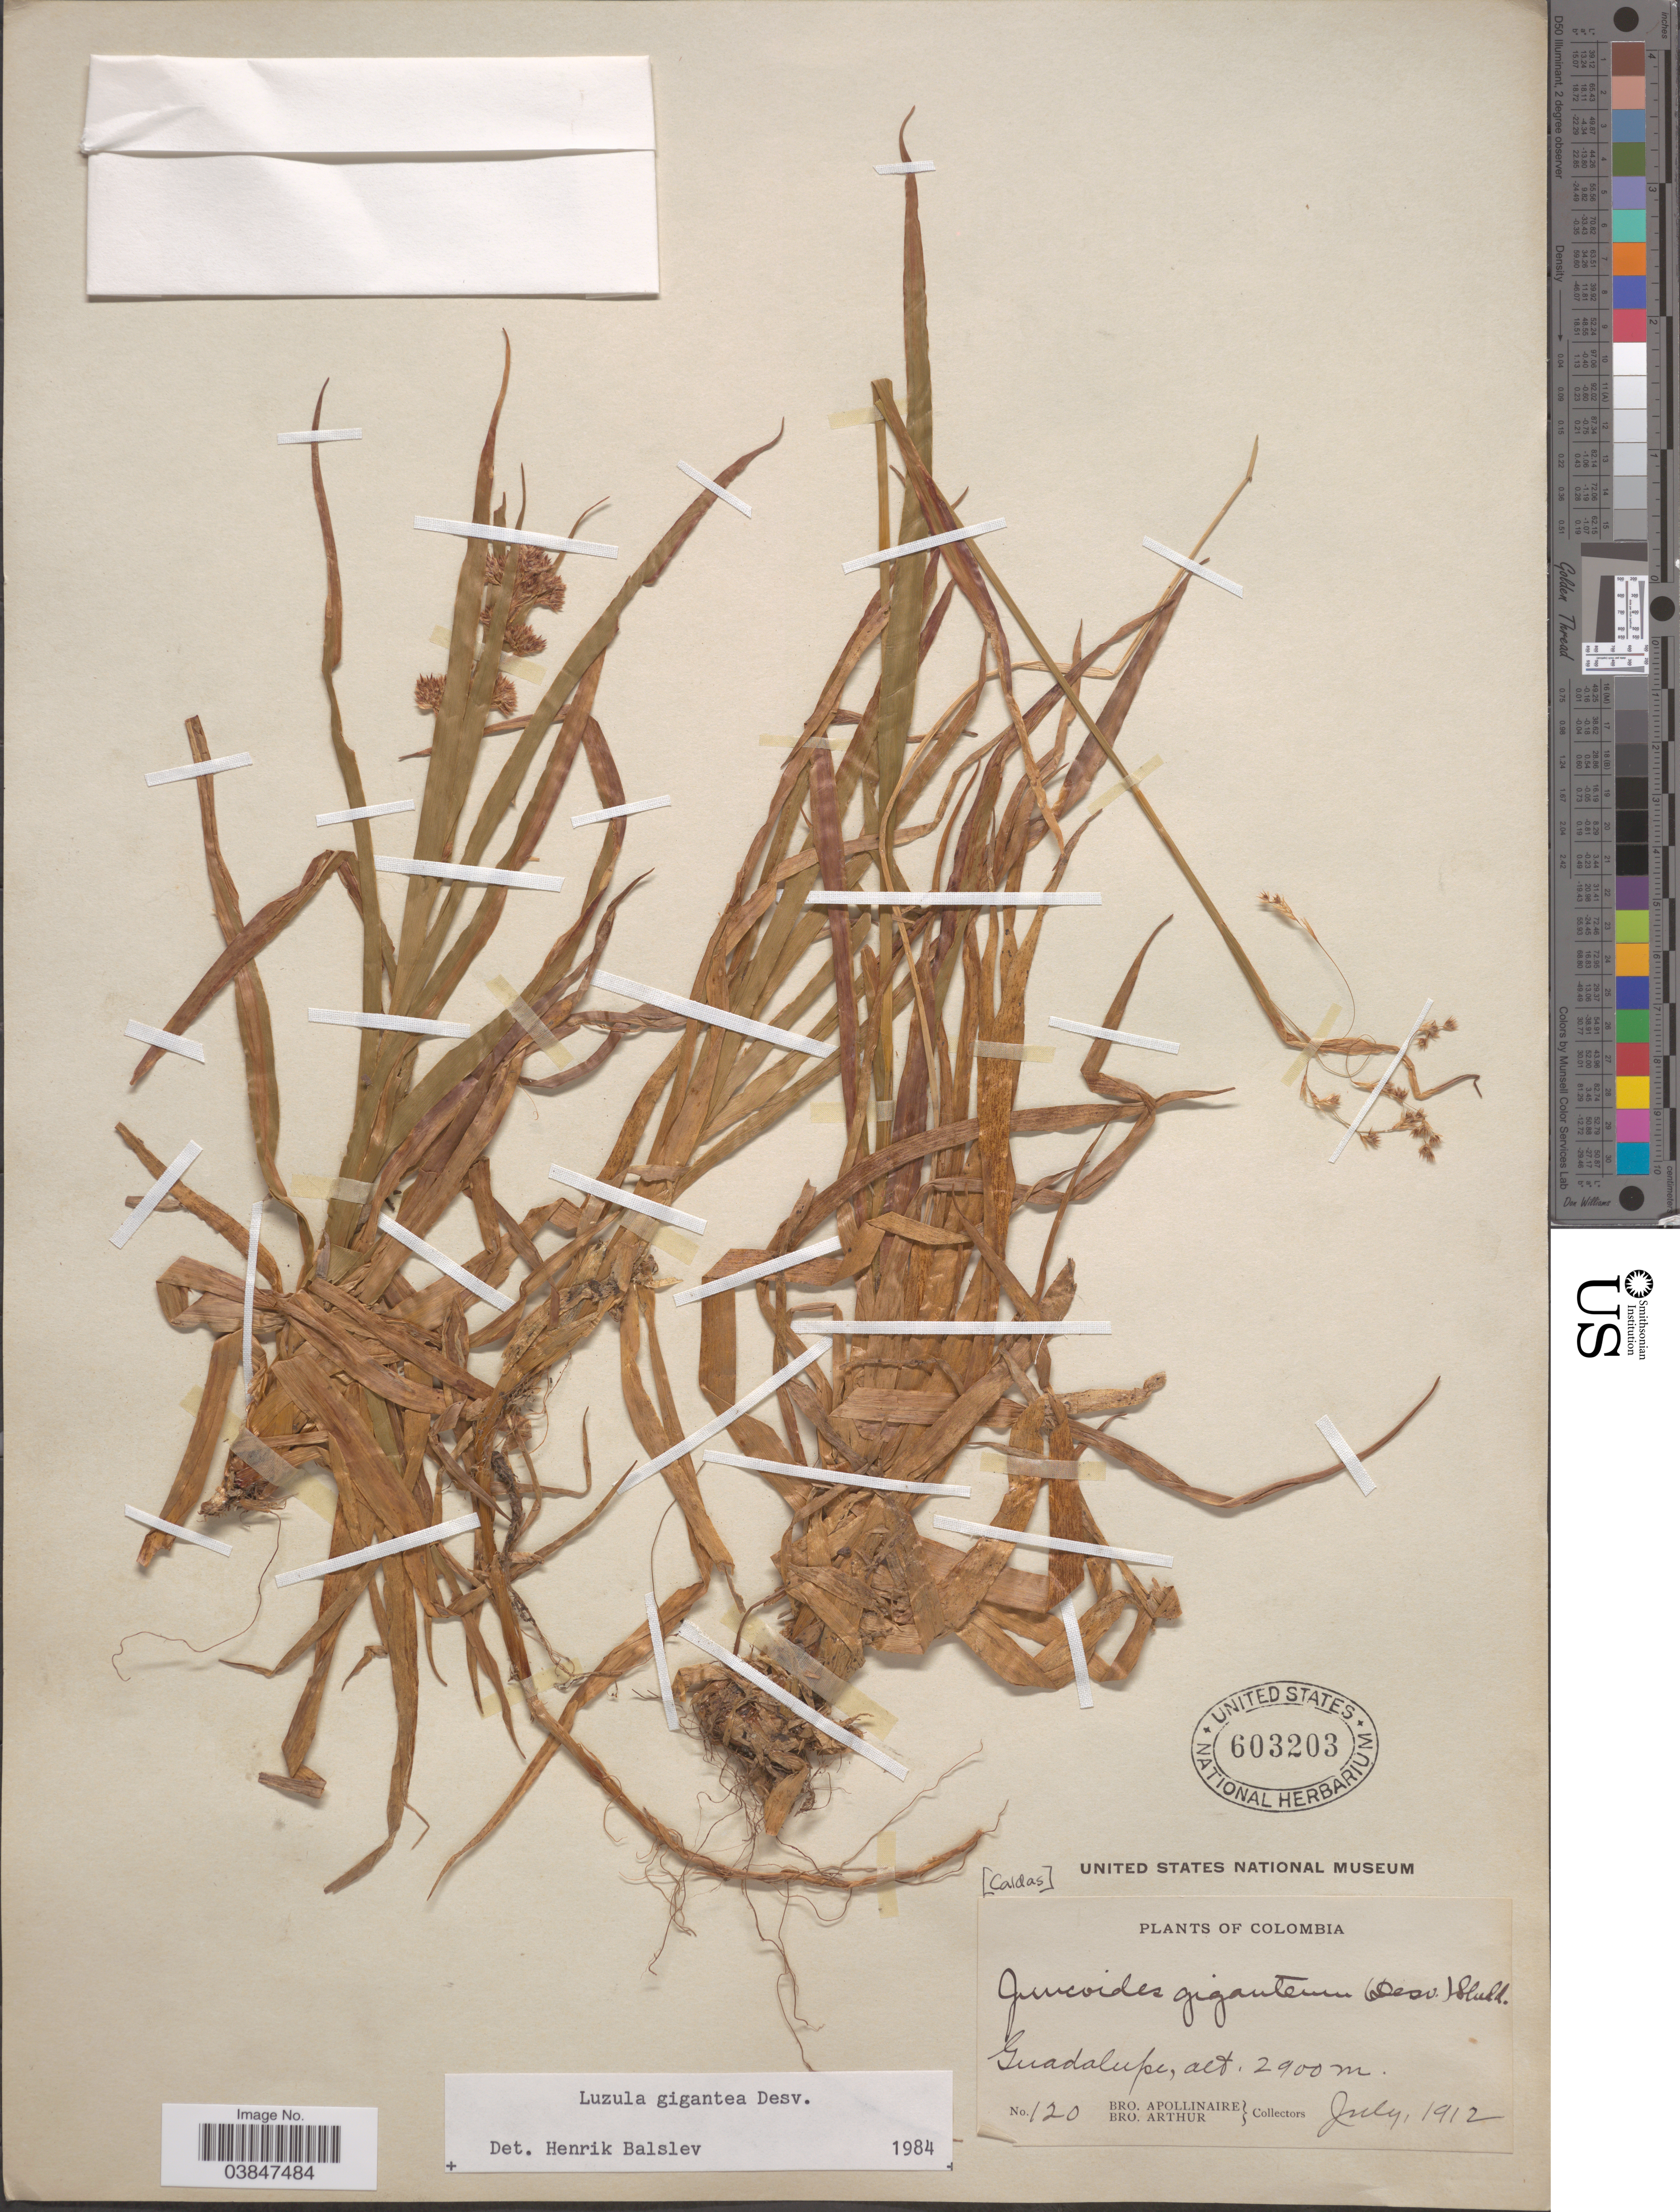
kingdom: Plantae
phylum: Tracheophyta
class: Liliopsida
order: Poales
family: Juncaceae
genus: Luzula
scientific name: Luzula gigantea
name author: Desv.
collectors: Bro. Apollinaire & Bro. Arthur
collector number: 120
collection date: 1912-07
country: Colombia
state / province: Caldas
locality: Guadalupe.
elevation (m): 2900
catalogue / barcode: US 603203